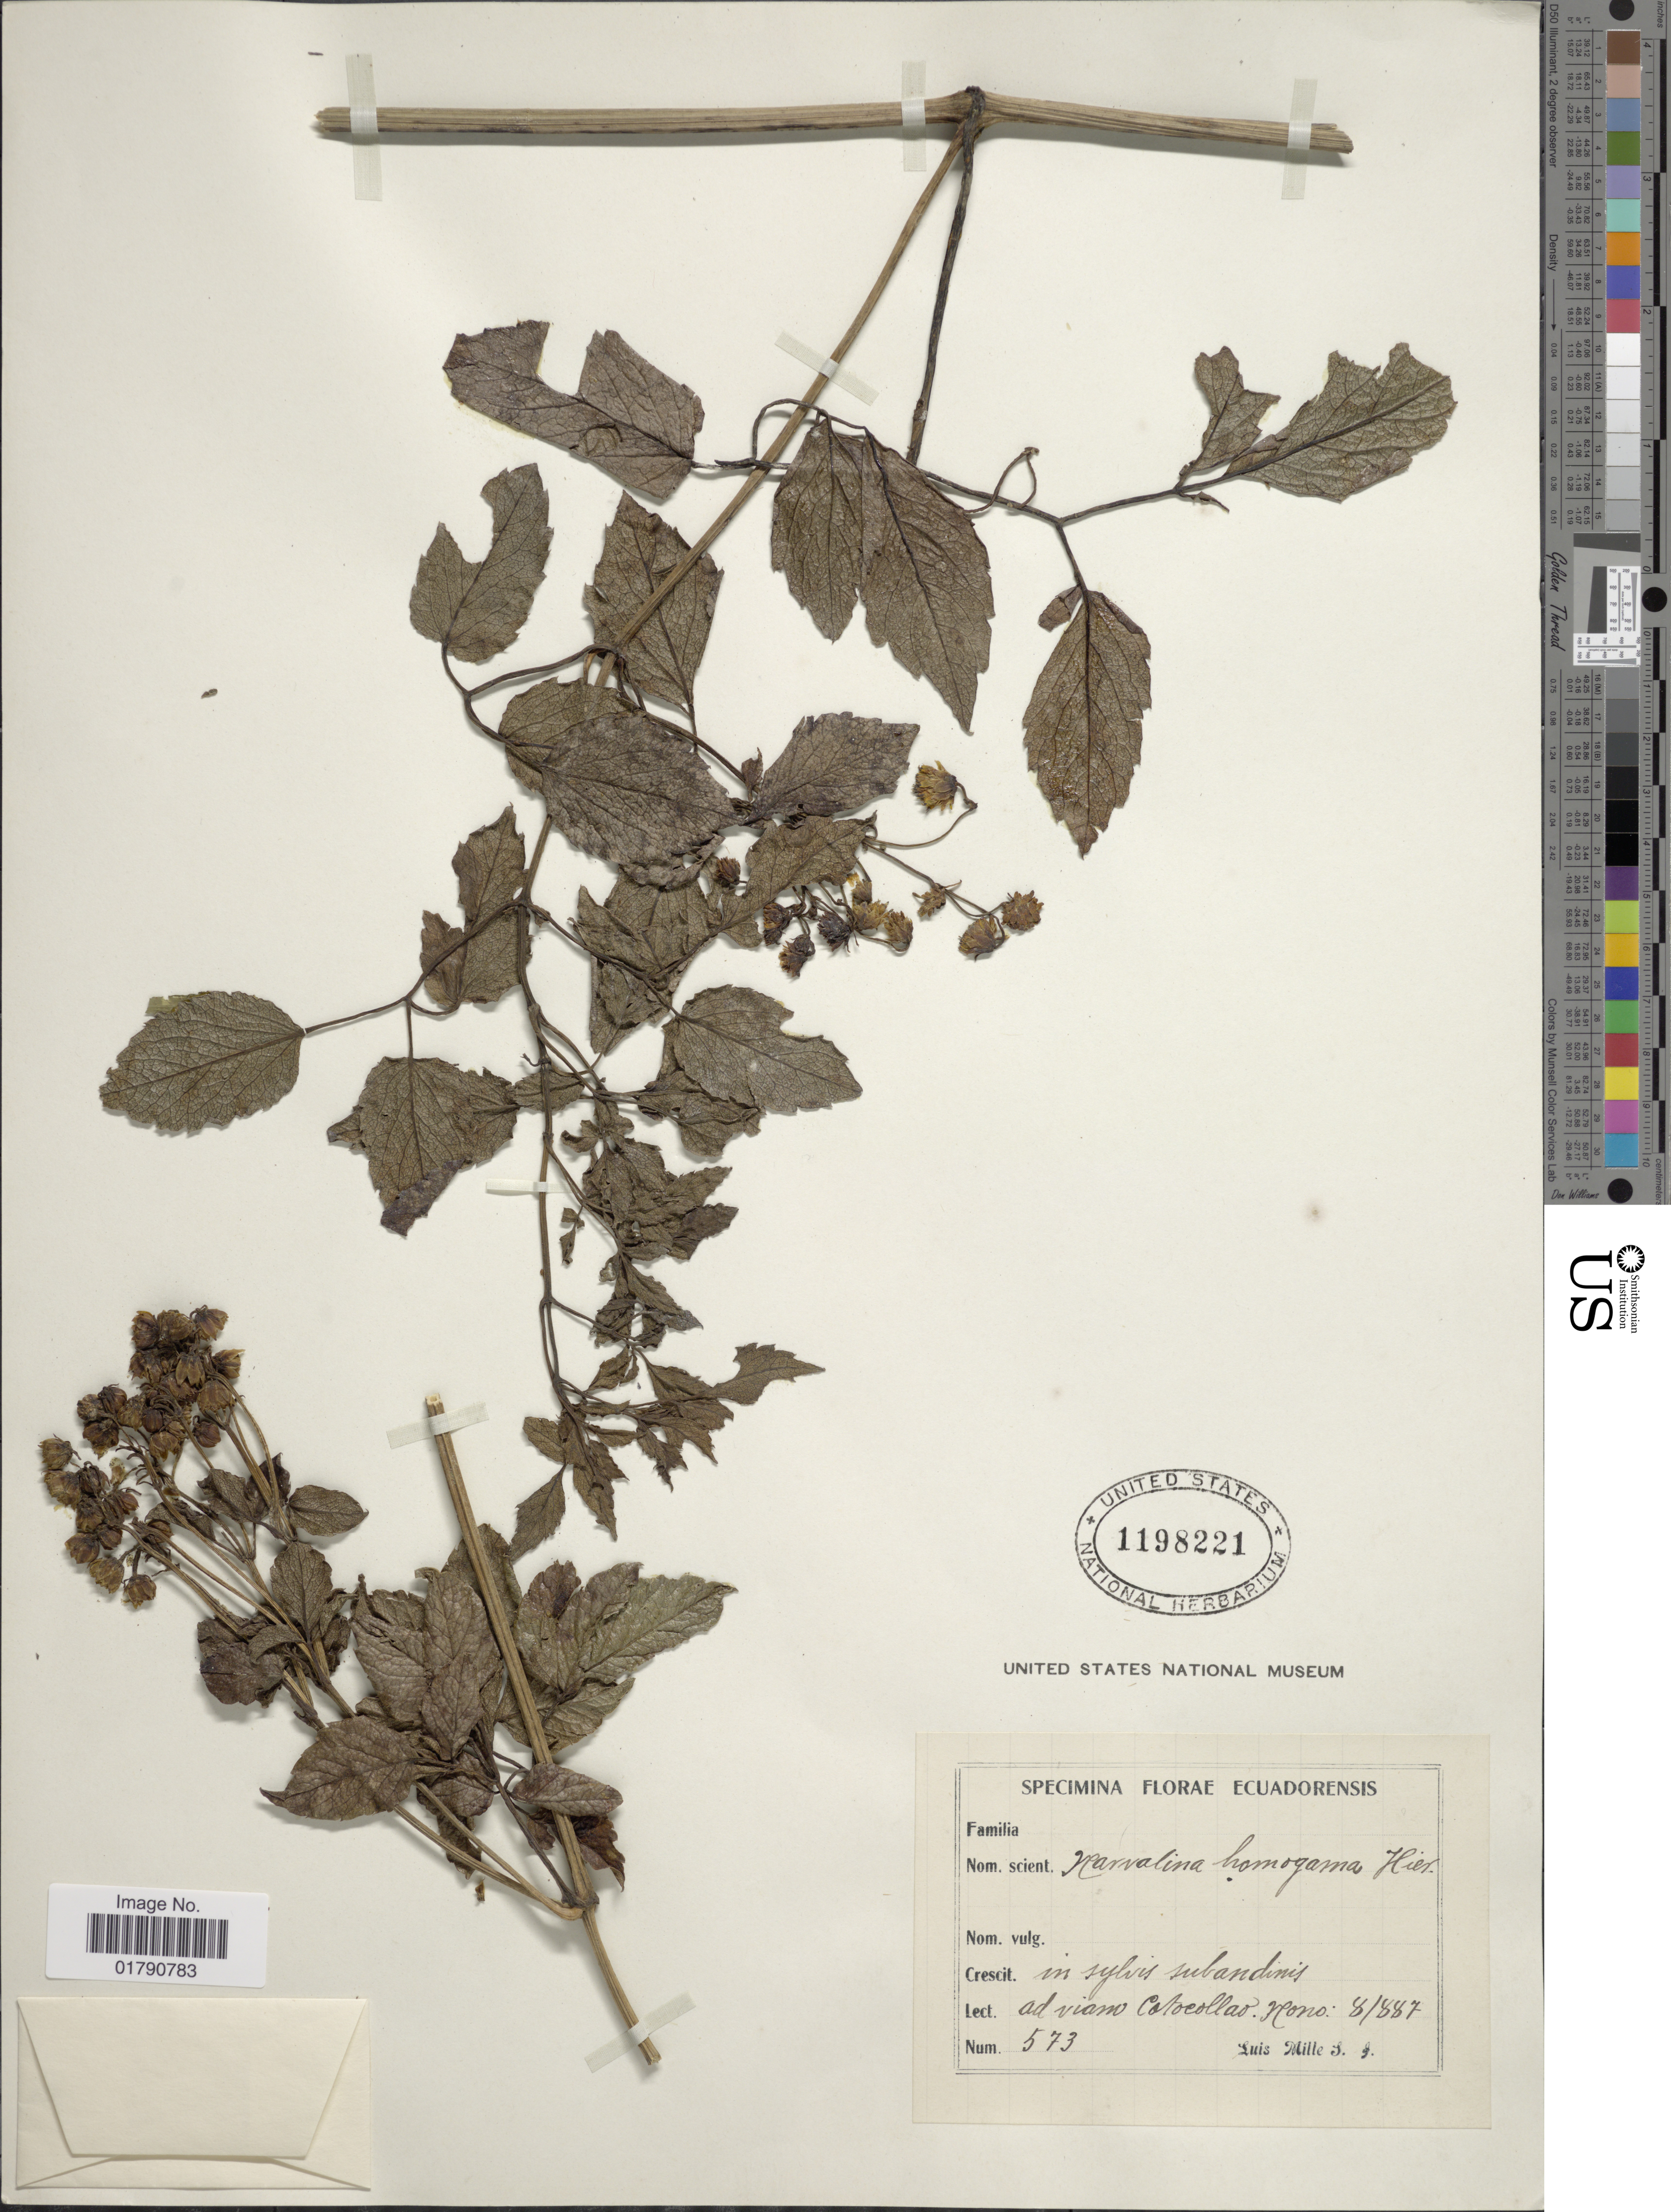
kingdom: Plantae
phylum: Tracheophyta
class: Magnoliopsida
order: Asterales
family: Asteraceae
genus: Ericentrodea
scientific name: Ericentrodea homogama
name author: (Hieron.) S.F. Blake & Sherff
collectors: L. Mille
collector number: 573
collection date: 1887-08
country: Ecuador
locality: In sylvis subandinis. Ad viam Catocollao.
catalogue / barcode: US 1198221